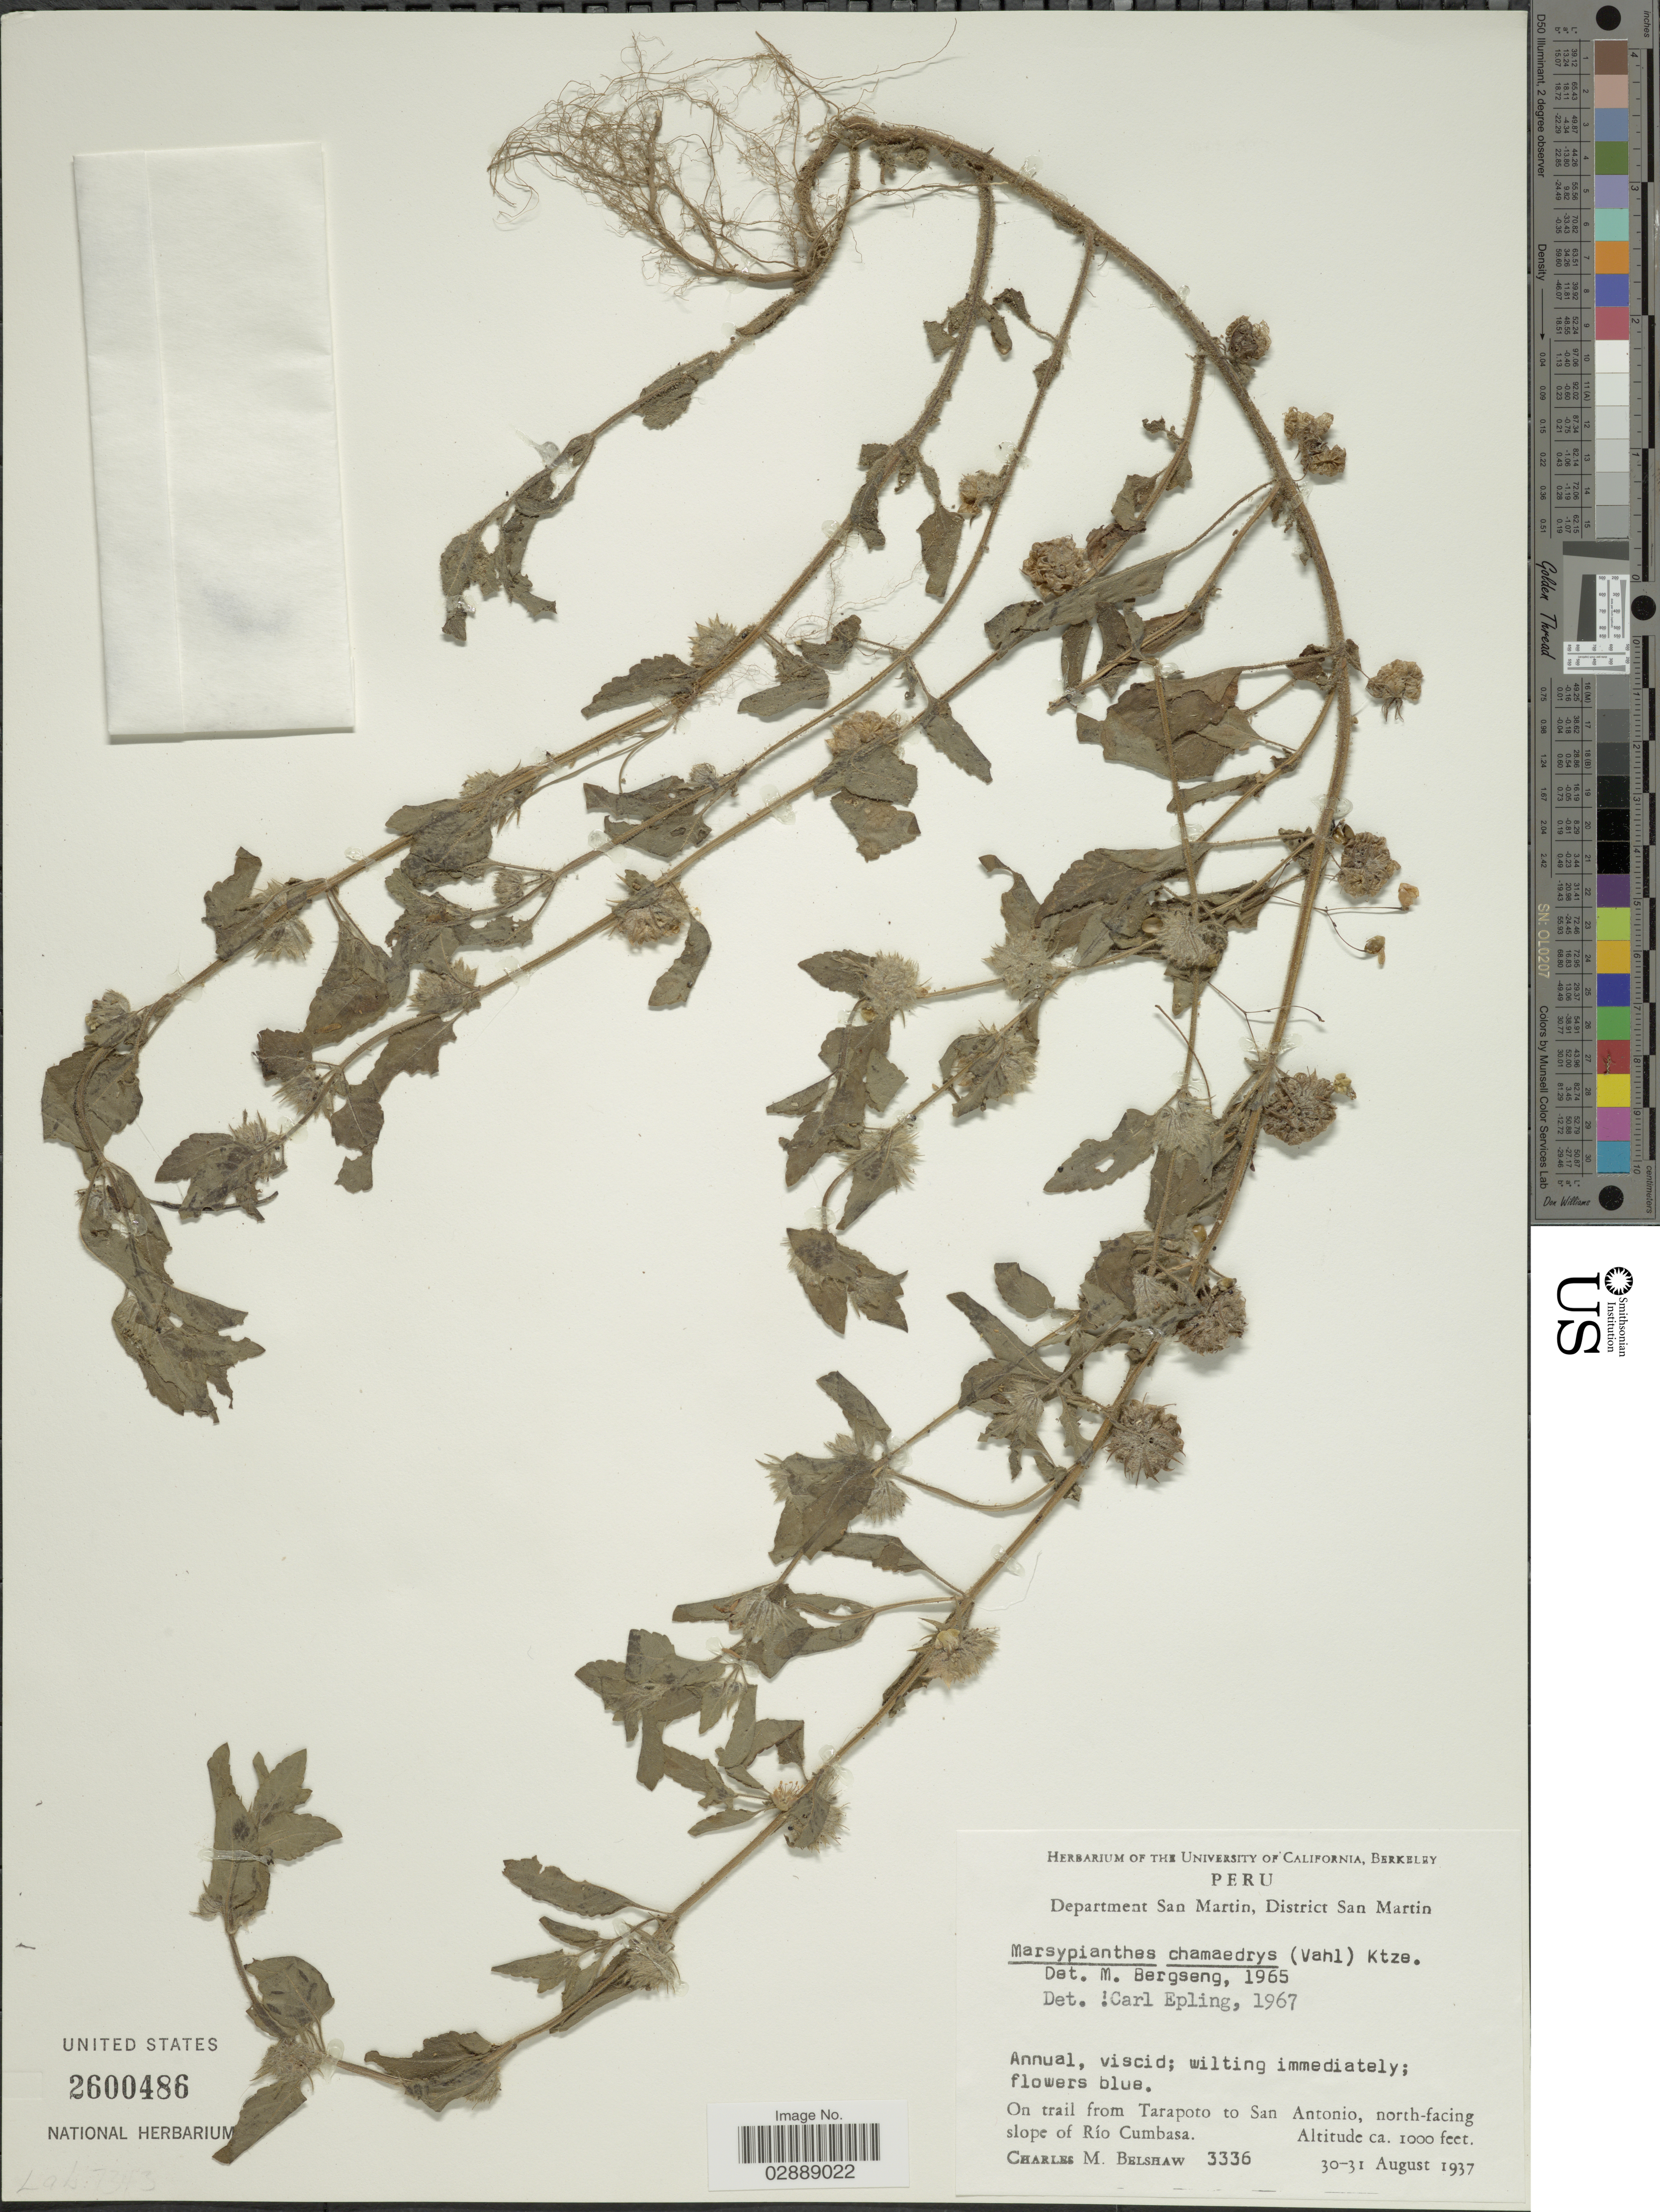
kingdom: Plantae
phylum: Tracheophyta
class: Magnoliopsida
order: Lamiales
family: Lamiaceae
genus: Marsypianthes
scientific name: Marsypianthes chamaedrys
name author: (Vahl) Kuntze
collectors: C. Shaw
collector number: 3336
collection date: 1937-08-30/1937-08-31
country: Peru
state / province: San Martín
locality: Department San Martin, District San Martin. On trail from Tarapoto to San Antonio, north-facing slope of Río Cumbasa.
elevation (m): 305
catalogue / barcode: US 2600486